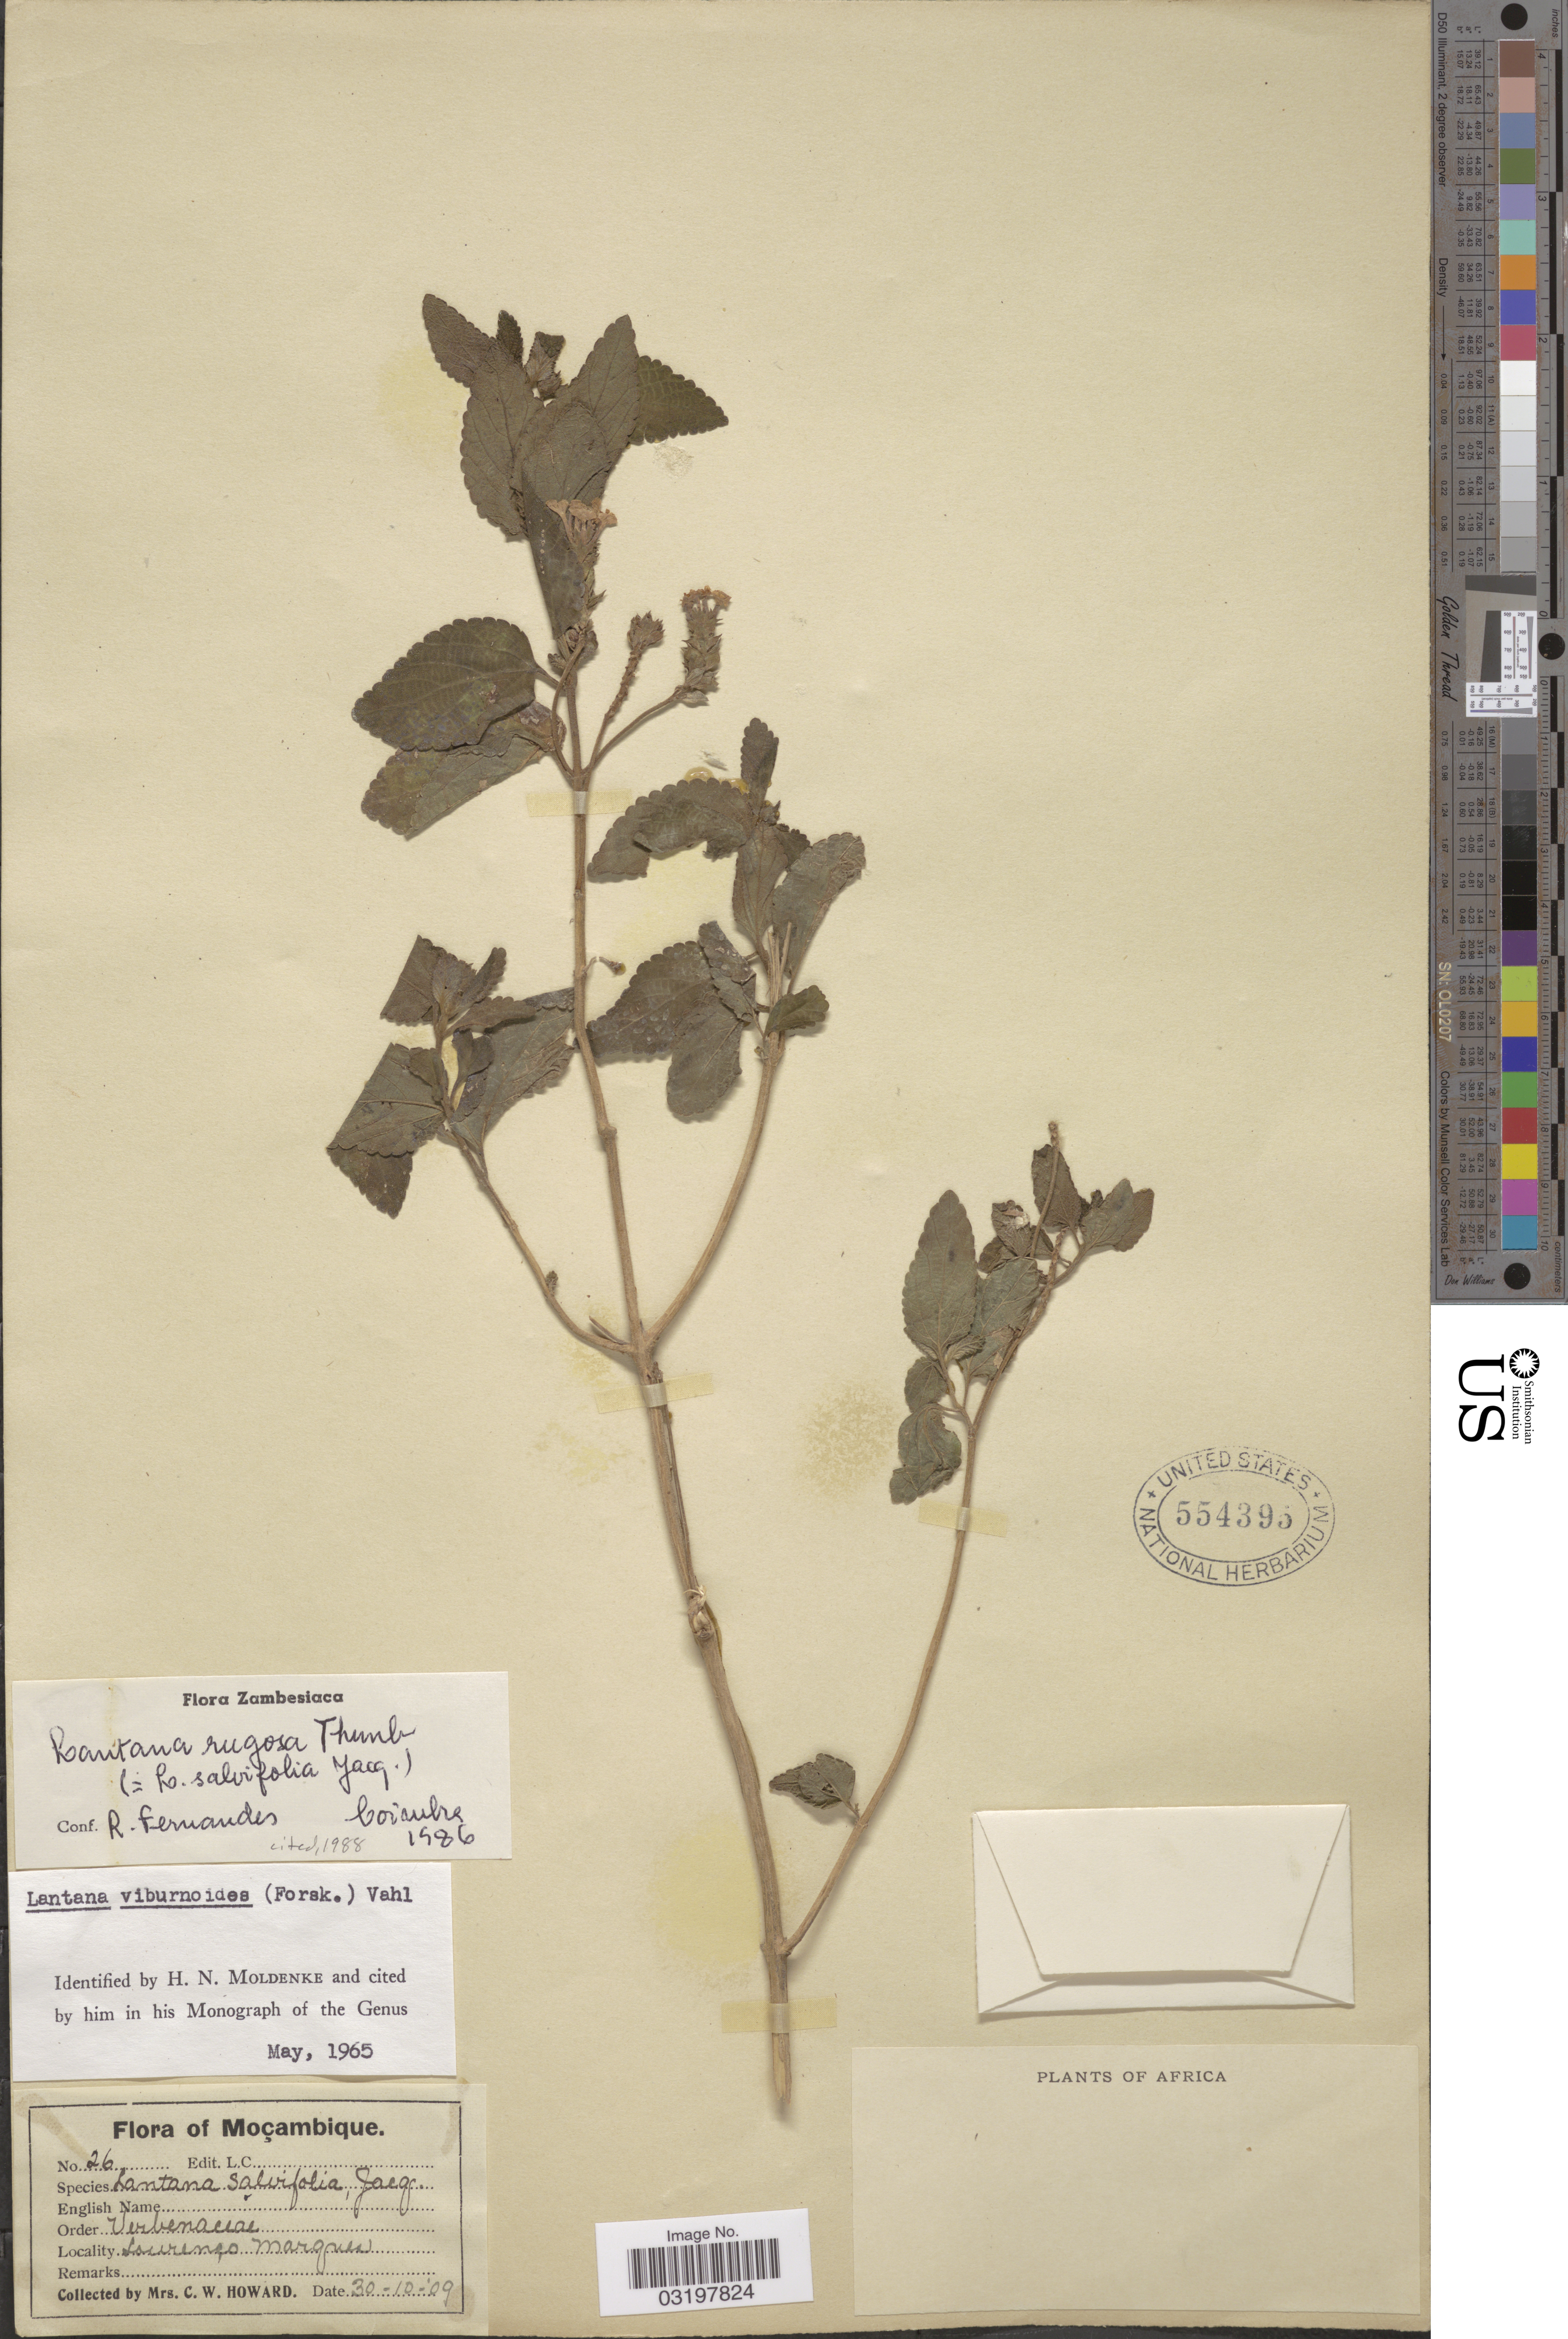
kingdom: Plantae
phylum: Tracheophyta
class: Magnoliopsida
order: Lamiales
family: Verbenaceae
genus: Lantana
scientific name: Lantana rugosa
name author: Thunb.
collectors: C. W. Howard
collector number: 26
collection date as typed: Transcribed d/m/y: 30/10/9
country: Mozambique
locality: Moçambique. Lourenço Marques.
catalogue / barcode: US 554395